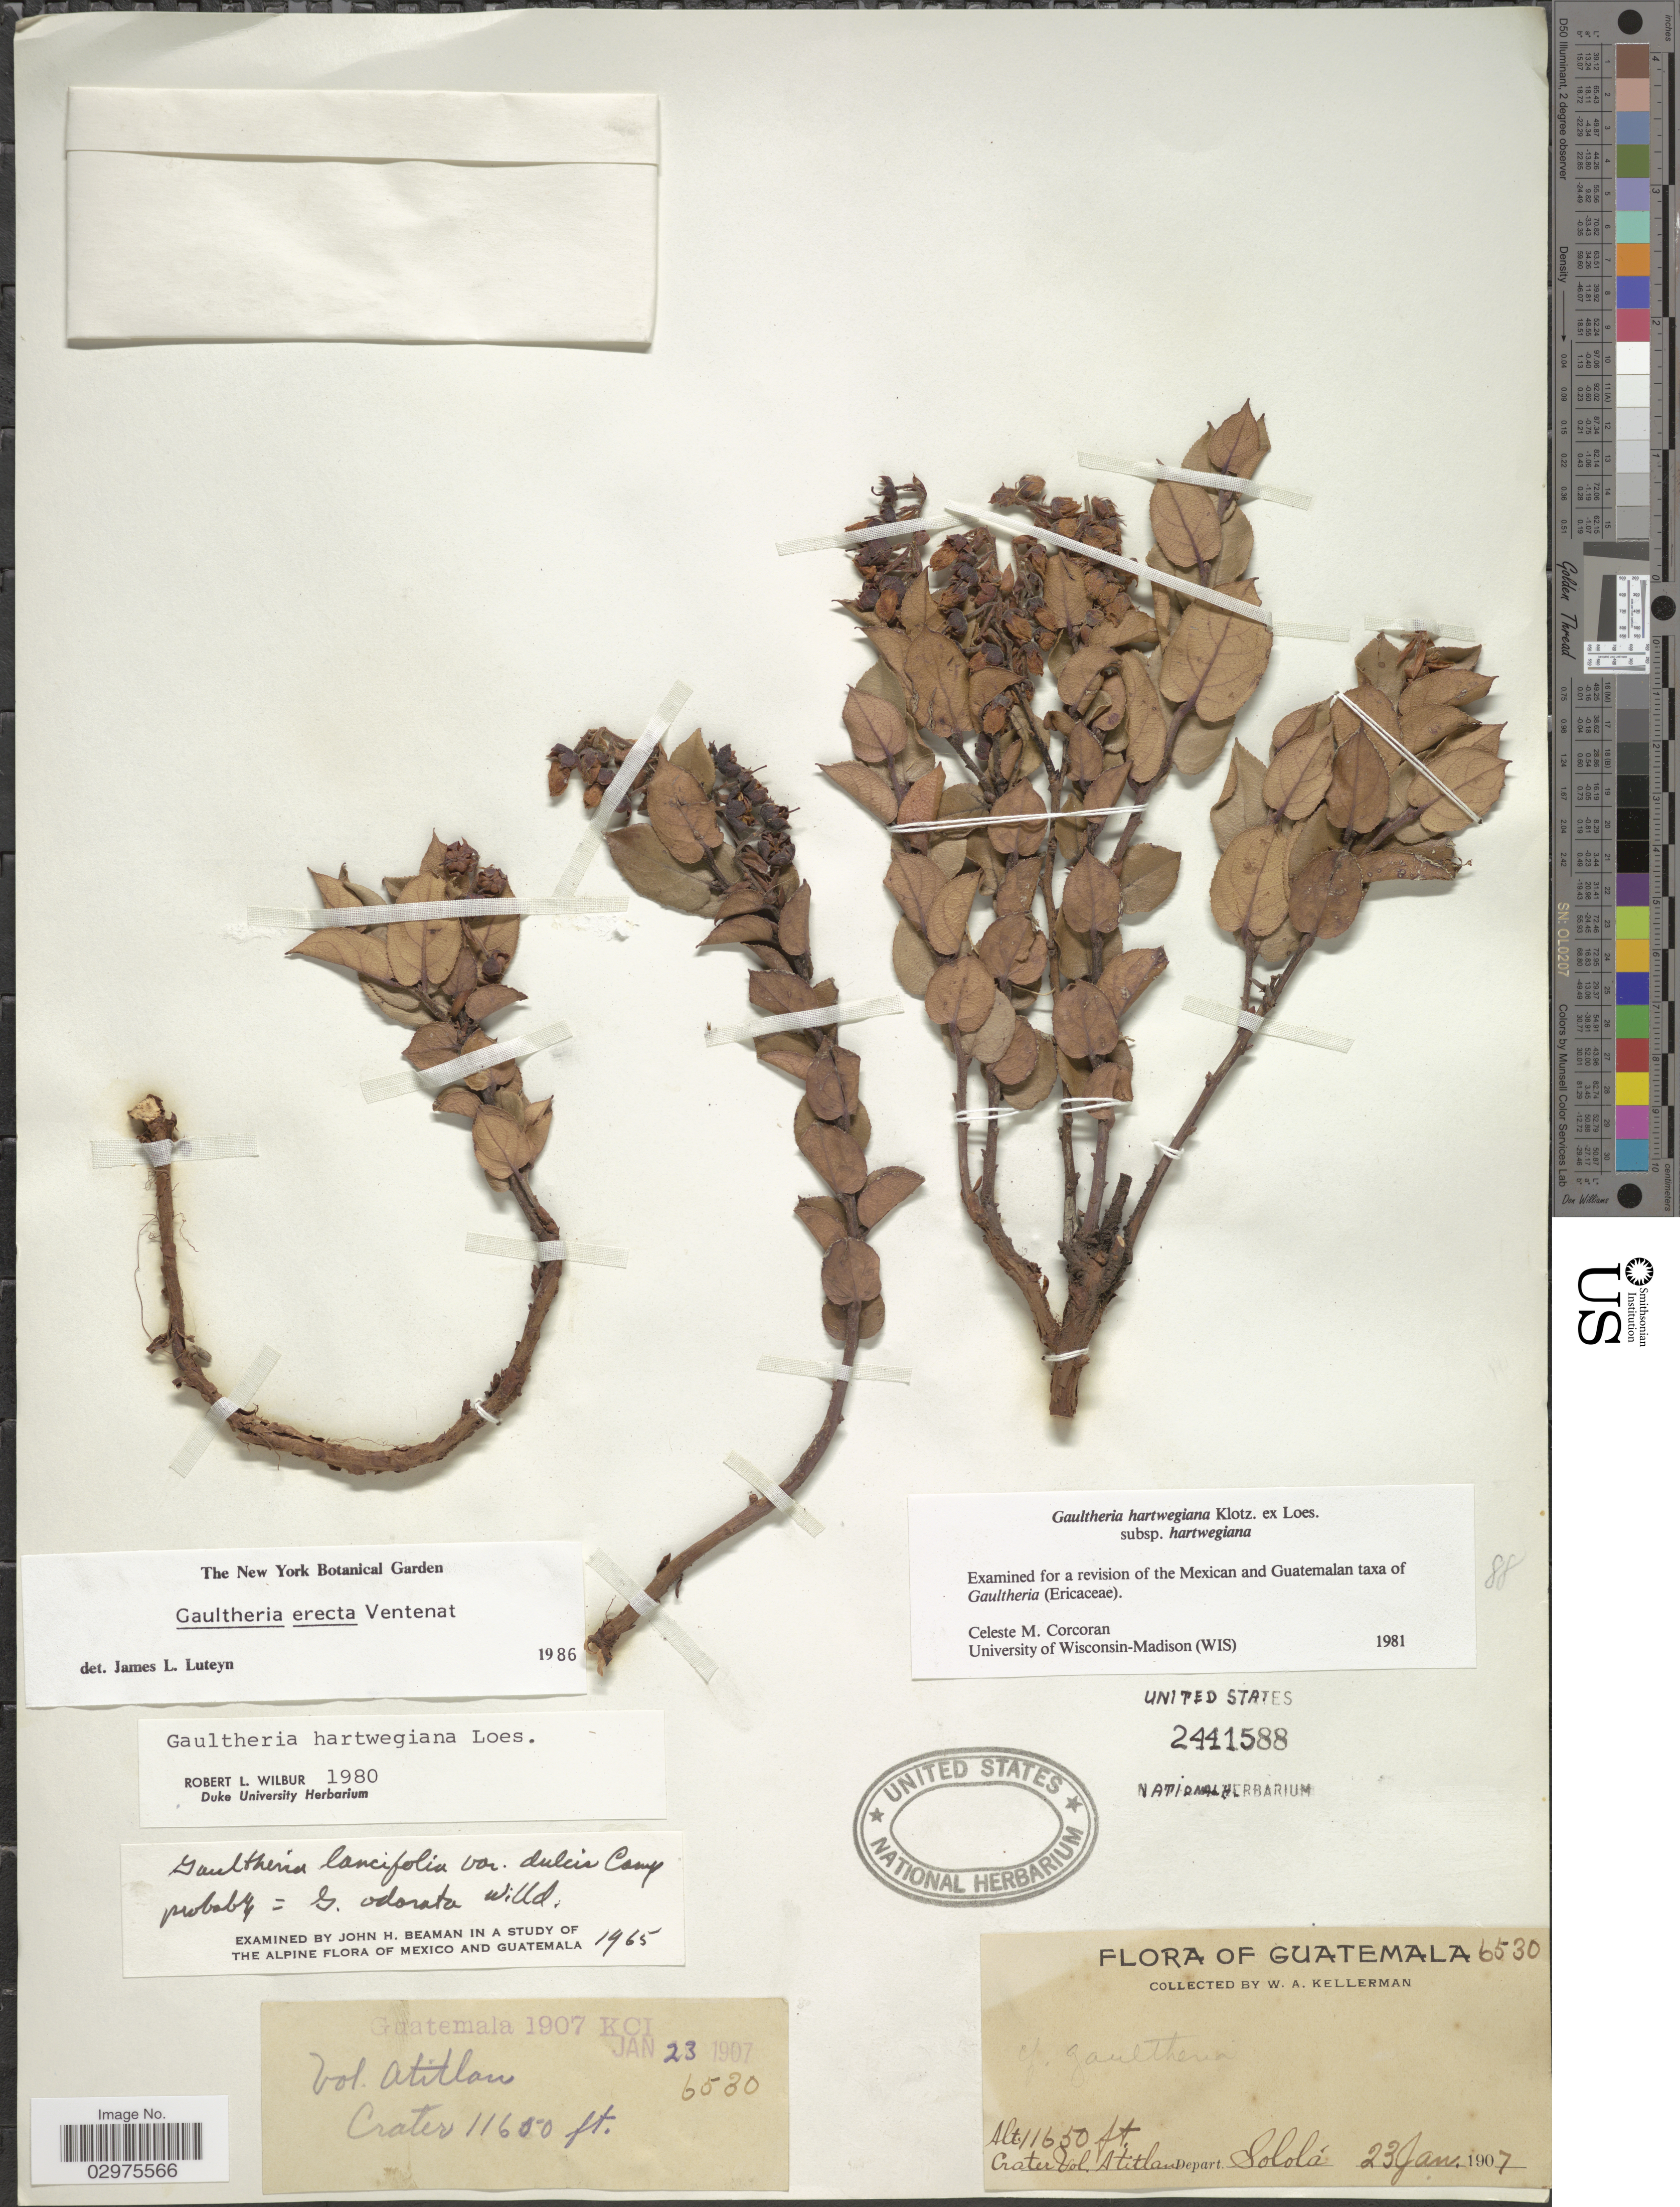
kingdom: Plantae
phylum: Tracheophyta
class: Magnoliopsida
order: Ericales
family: Ericaceae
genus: Gaultheria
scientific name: Gaultheria erecta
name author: Vent.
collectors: W. Kellerman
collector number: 6530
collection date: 1907-01-23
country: Guatemala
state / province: Sololá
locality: Crater Vol. Atitlan. Depart. Sololá.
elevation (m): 3551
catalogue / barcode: US 2441588